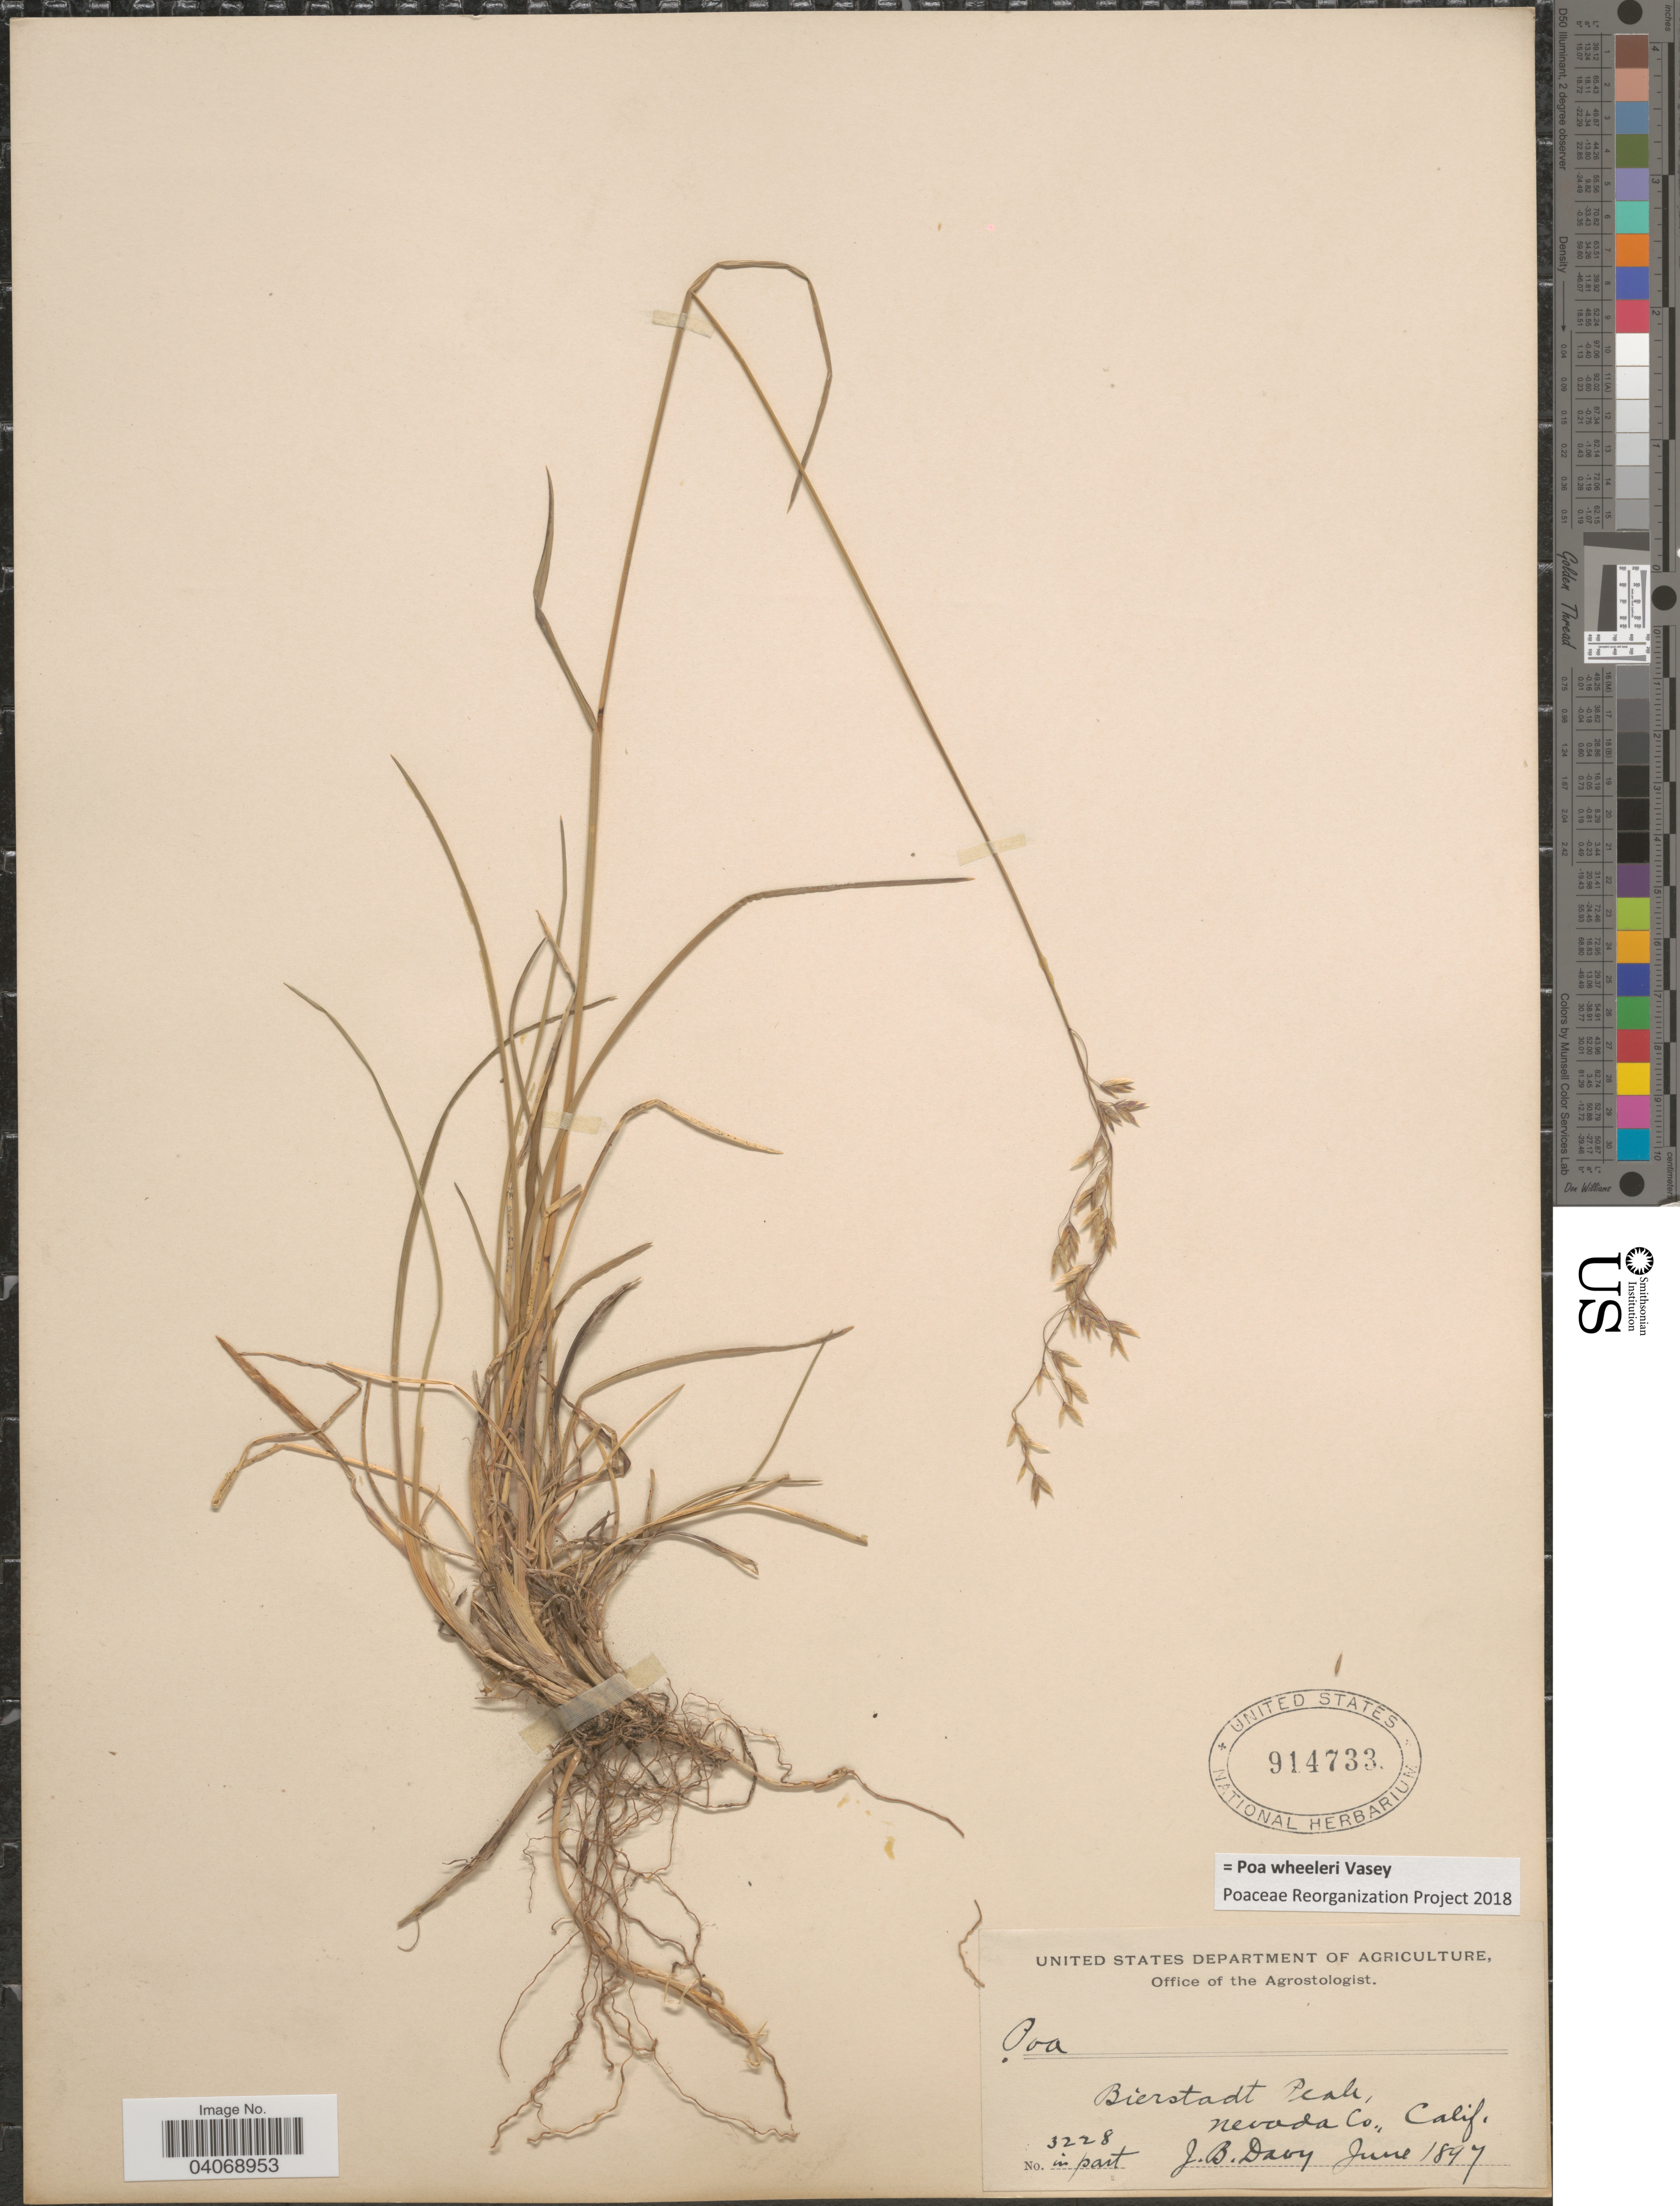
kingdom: Plantae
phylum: Tracheophyta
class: Liliopsida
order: Poales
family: Poaceae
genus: Poa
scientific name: Poa wheeleri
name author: Vasey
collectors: J. Burtt Davy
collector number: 3228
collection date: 1897-06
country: United States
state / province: California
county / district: Nevada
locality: Bierstadt Peak, Nevada Co.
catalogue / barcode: US 914733